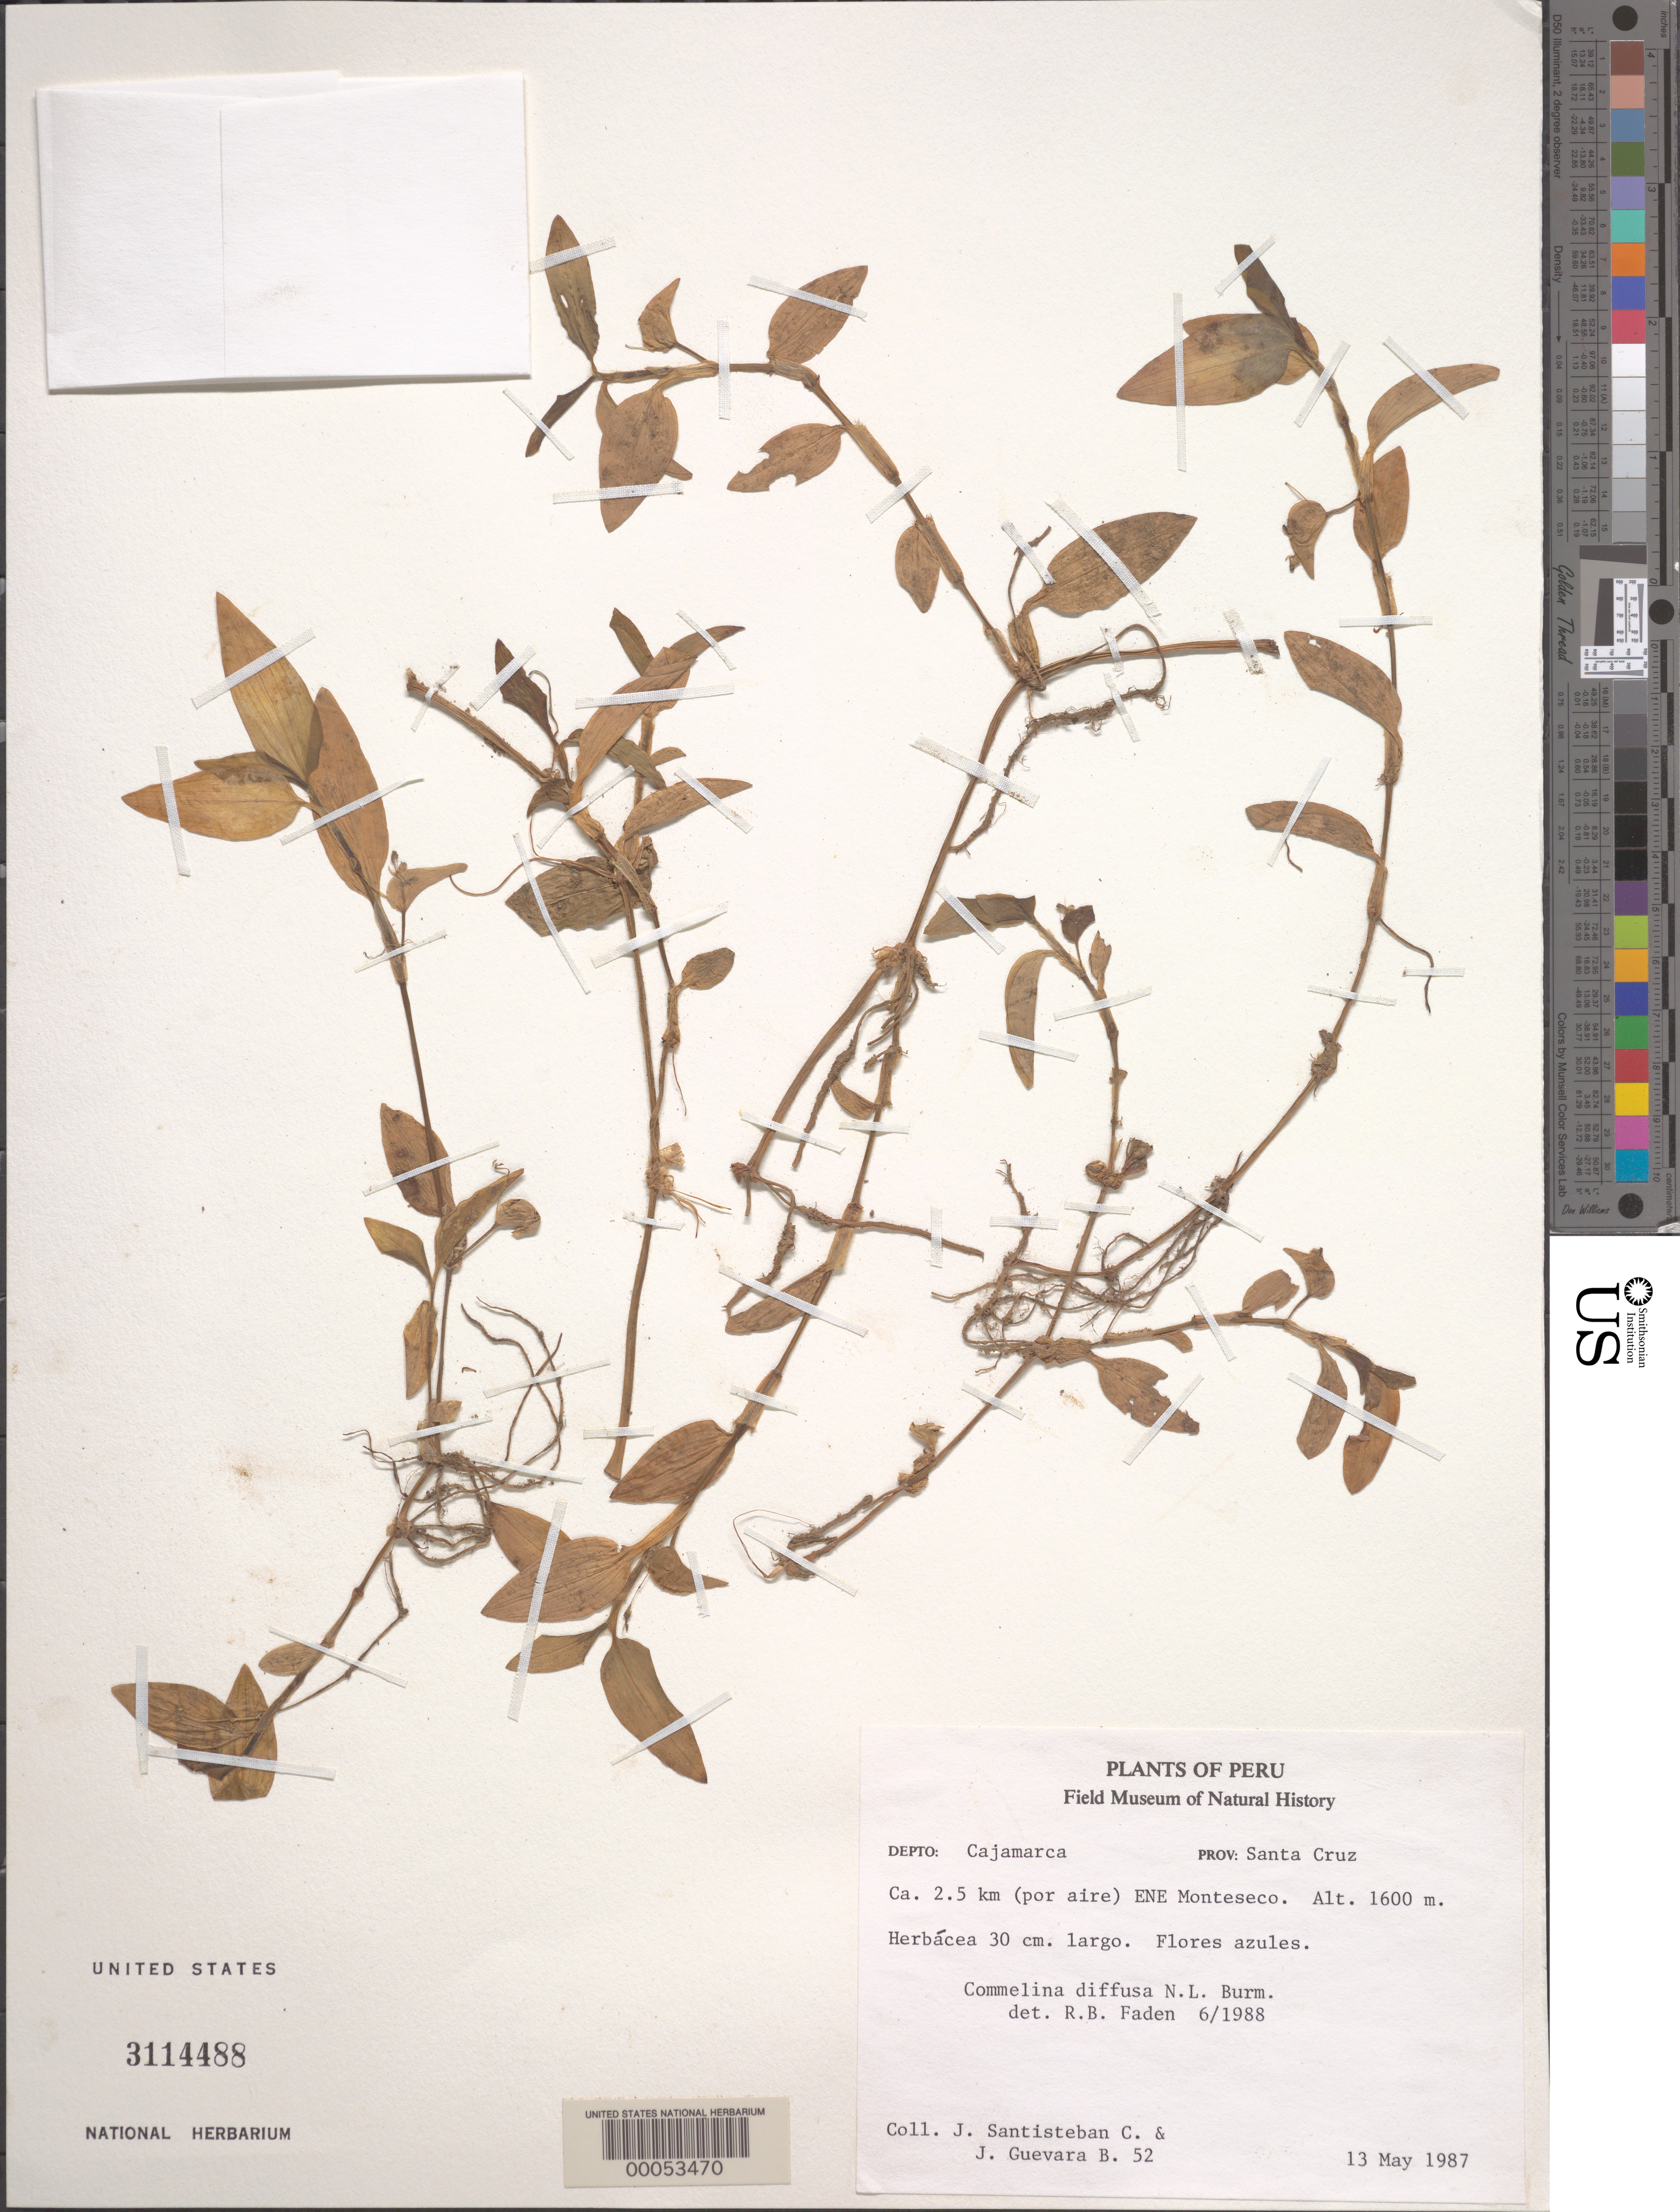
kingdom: Plantae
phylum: Tracheophyta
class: Liliopsida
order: Commelinales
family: Commelinaceae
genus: Commelina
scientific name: Commelina diffusa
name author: Burm. f.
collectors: J. Santisteban C. & J. Guevara B.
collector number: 52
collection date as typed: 13 May 1987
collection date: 1987-05-13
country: Peru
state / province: Cajamarca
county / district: Santa Cruz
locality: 2.5 km ENE Monteseco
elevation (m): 1600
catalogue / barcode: US 3114488